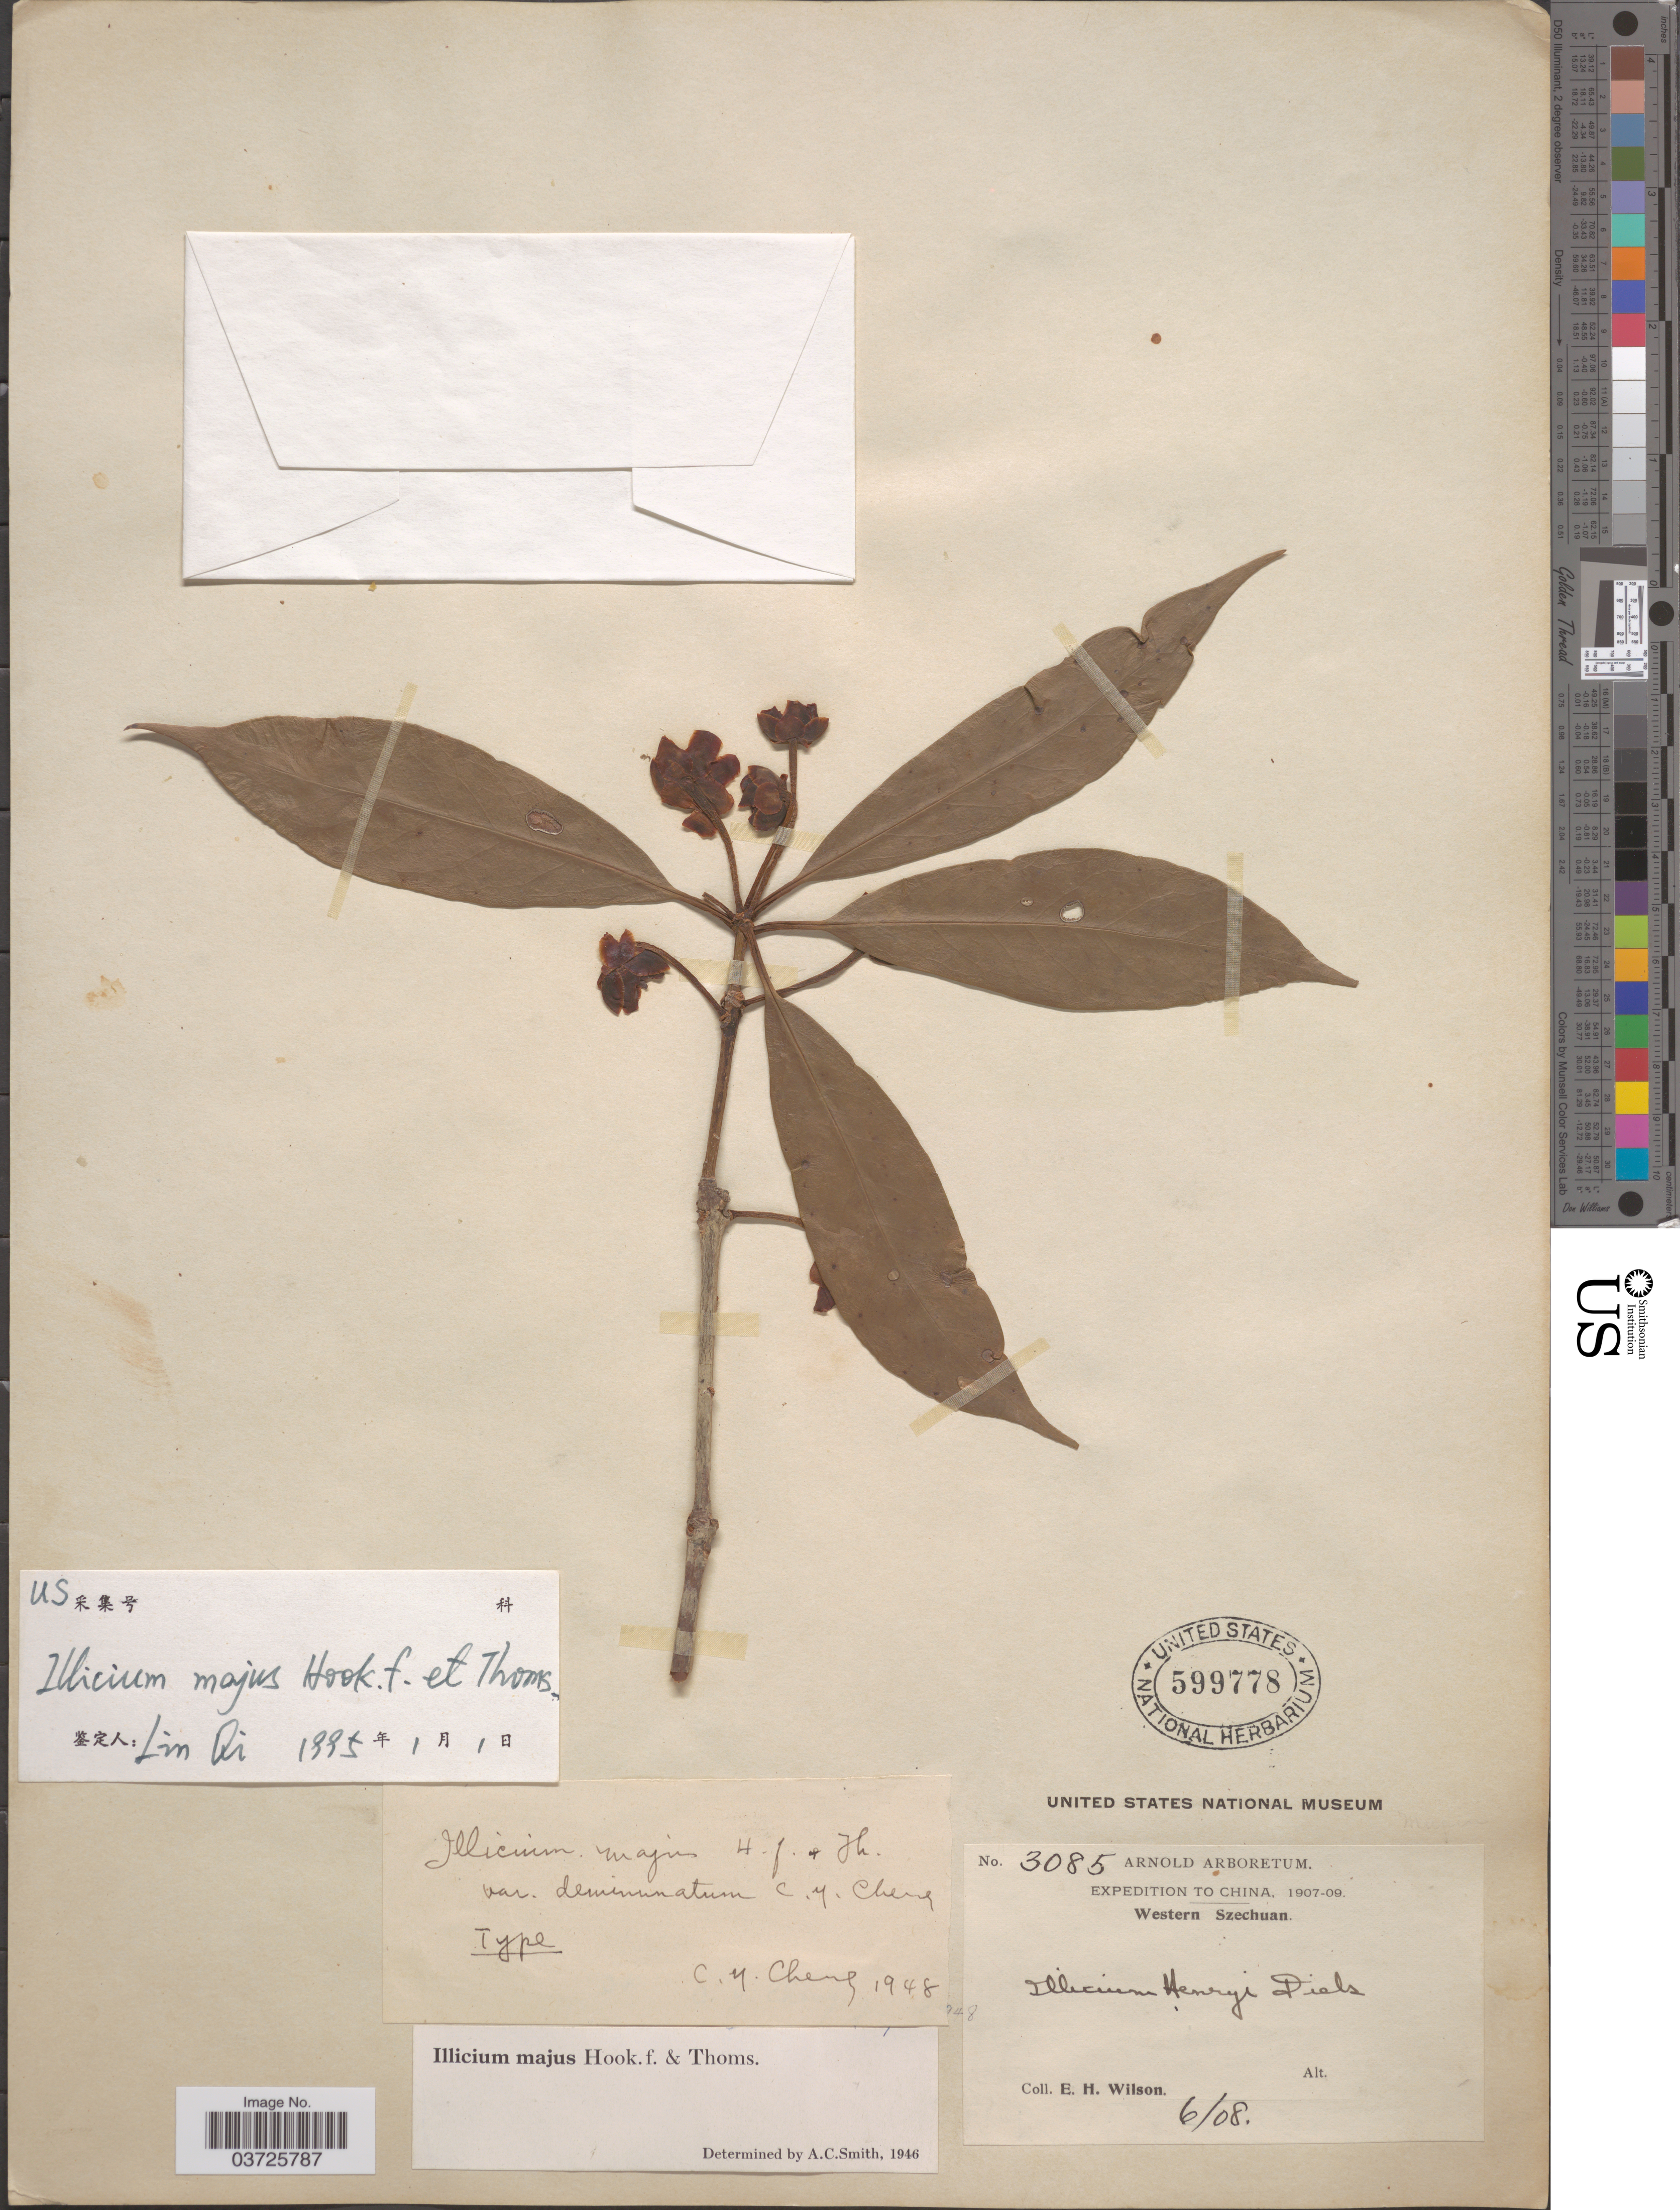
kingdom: Plantae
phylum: Tracheophyta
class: Magnoliopsida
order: Austrobaileyales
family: Schisandraceae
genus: Illicium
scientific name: Illicium majus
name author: Hook. f. & Thomson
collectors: E. Wilson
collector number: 3085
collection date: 1908-06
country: China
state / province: Sichuan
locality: Western Szechuan.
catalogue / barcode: US 599778